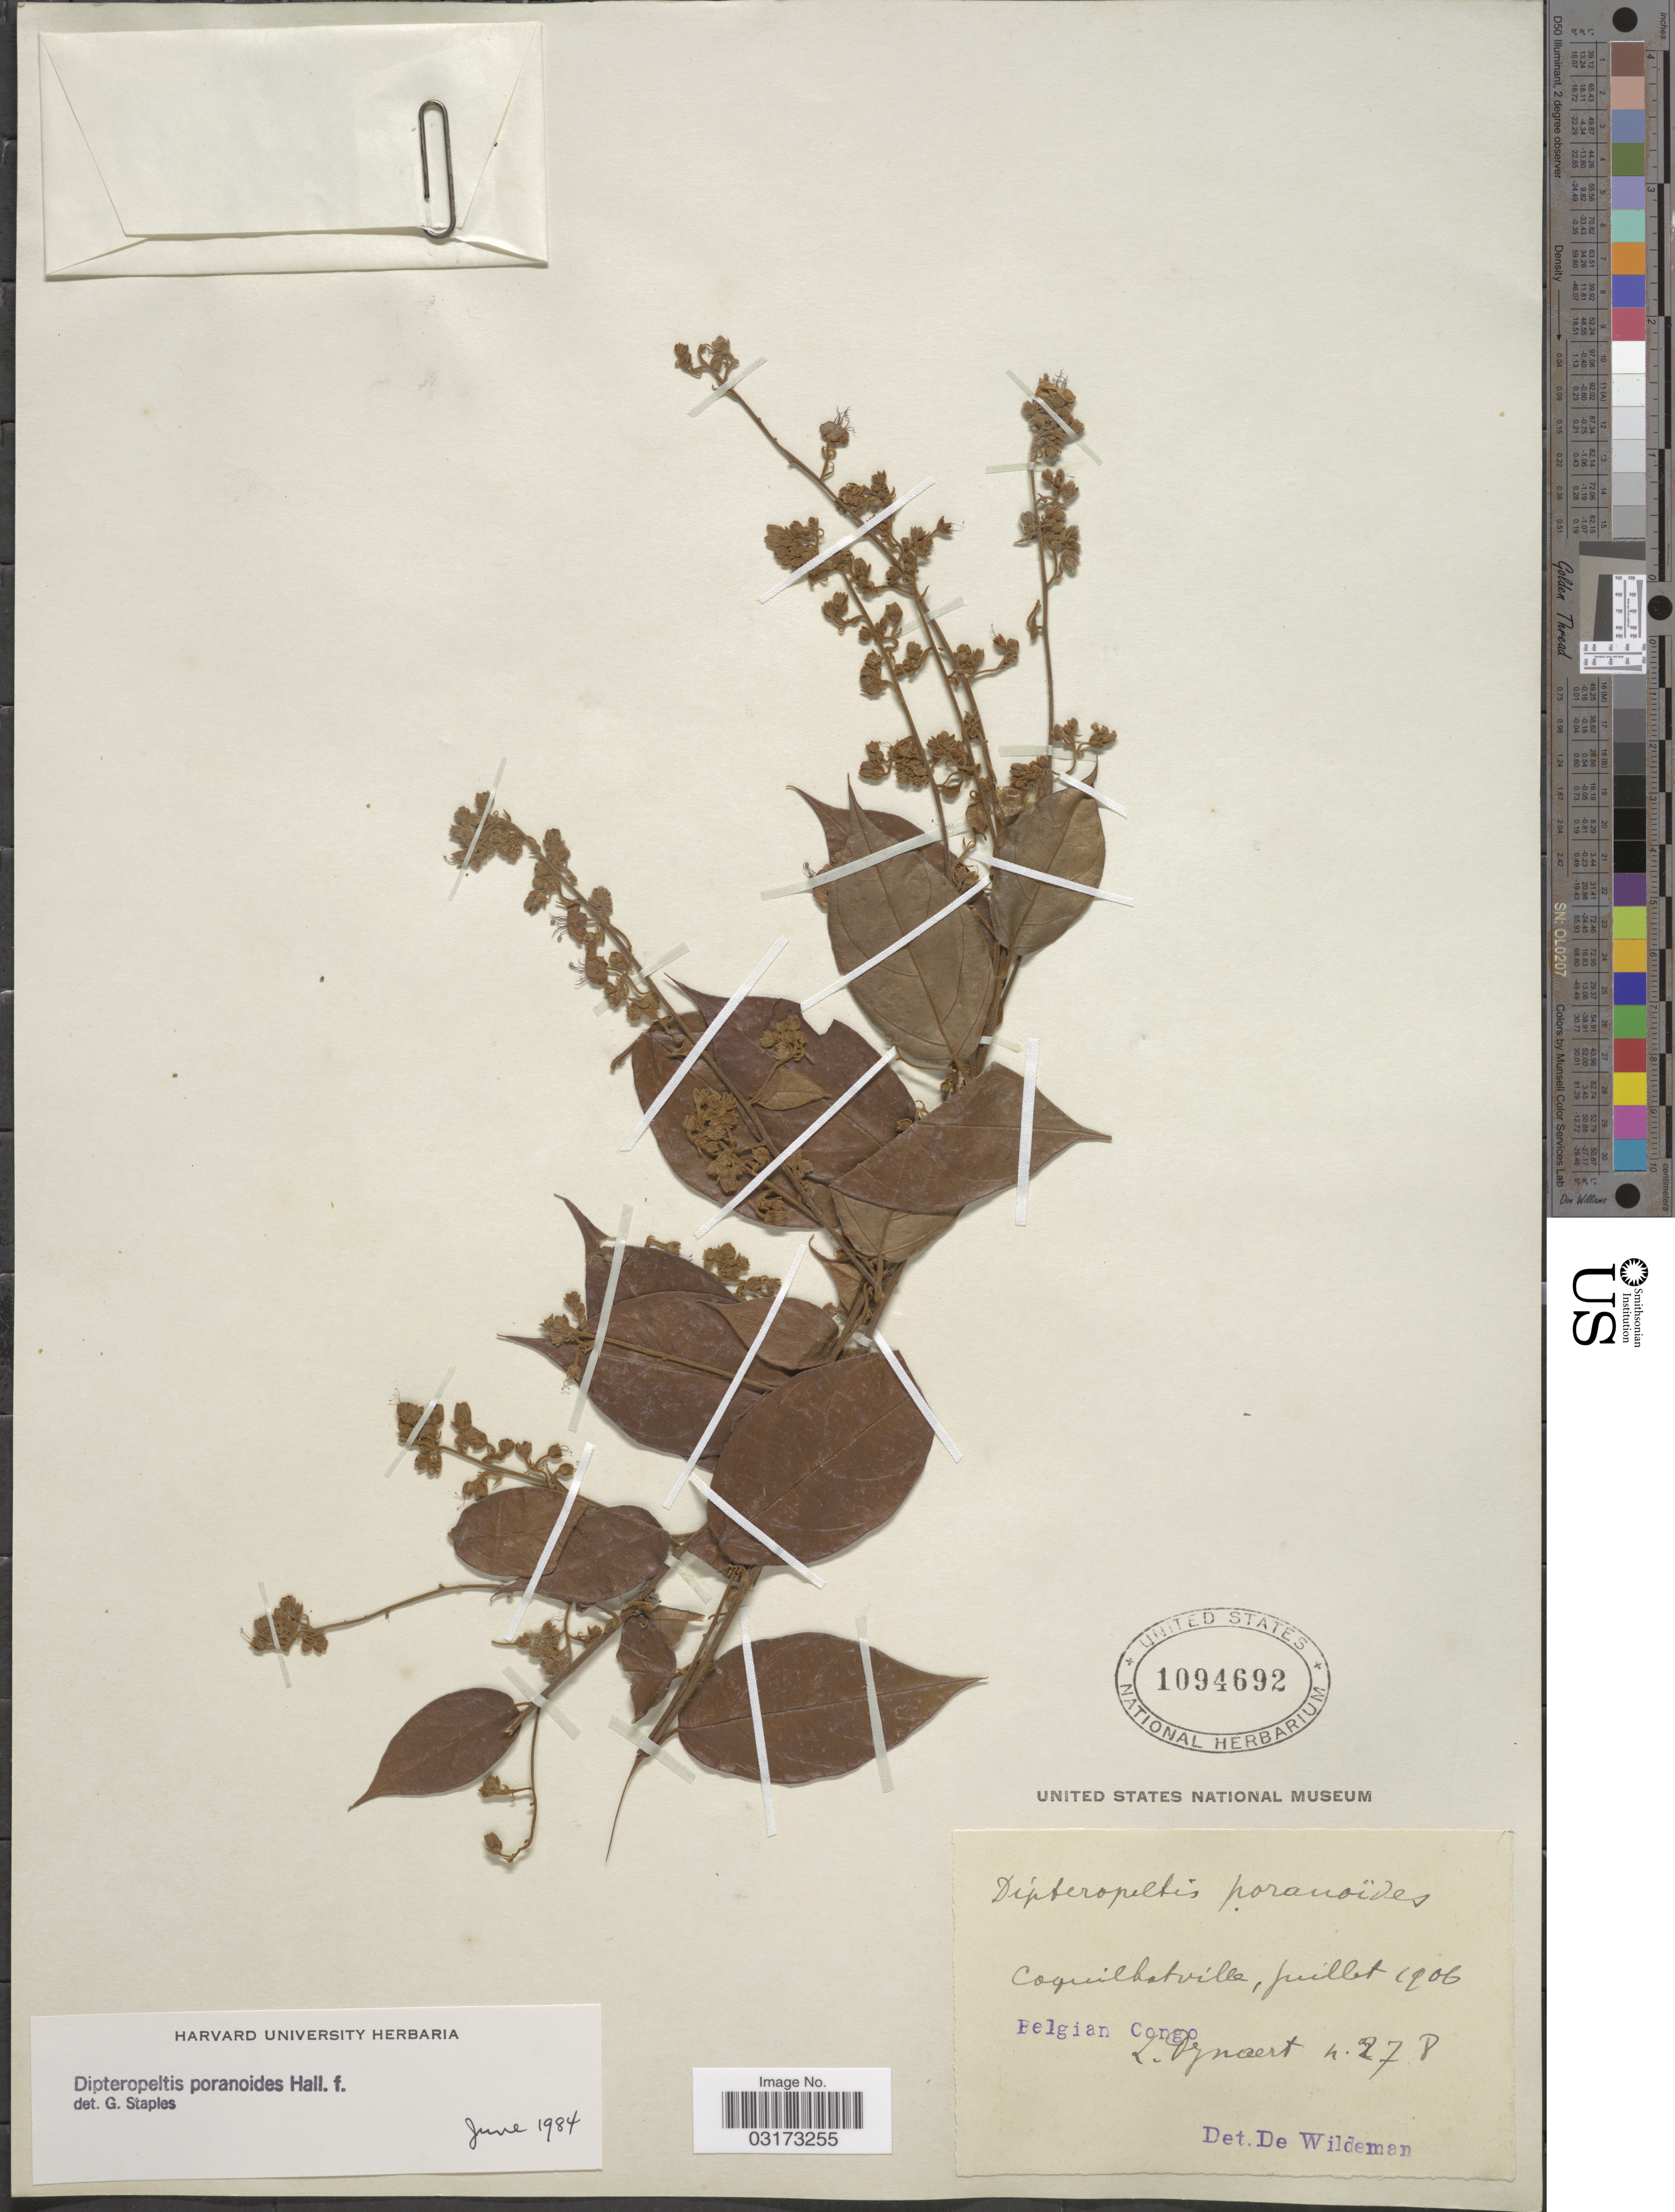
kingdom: Plantae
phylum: Tracheophyta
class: Magnoliopsida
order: Solanales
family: Convolvulaceae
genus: Dipteropeltis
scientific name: Dipteropeltis poranoides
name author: Hallier f.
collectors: L. Pynaert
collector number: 278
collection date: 1906-07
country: Congo, Democratic Republic of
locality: Coquilhatville. Belgian Congo.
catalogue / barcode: US 1094692